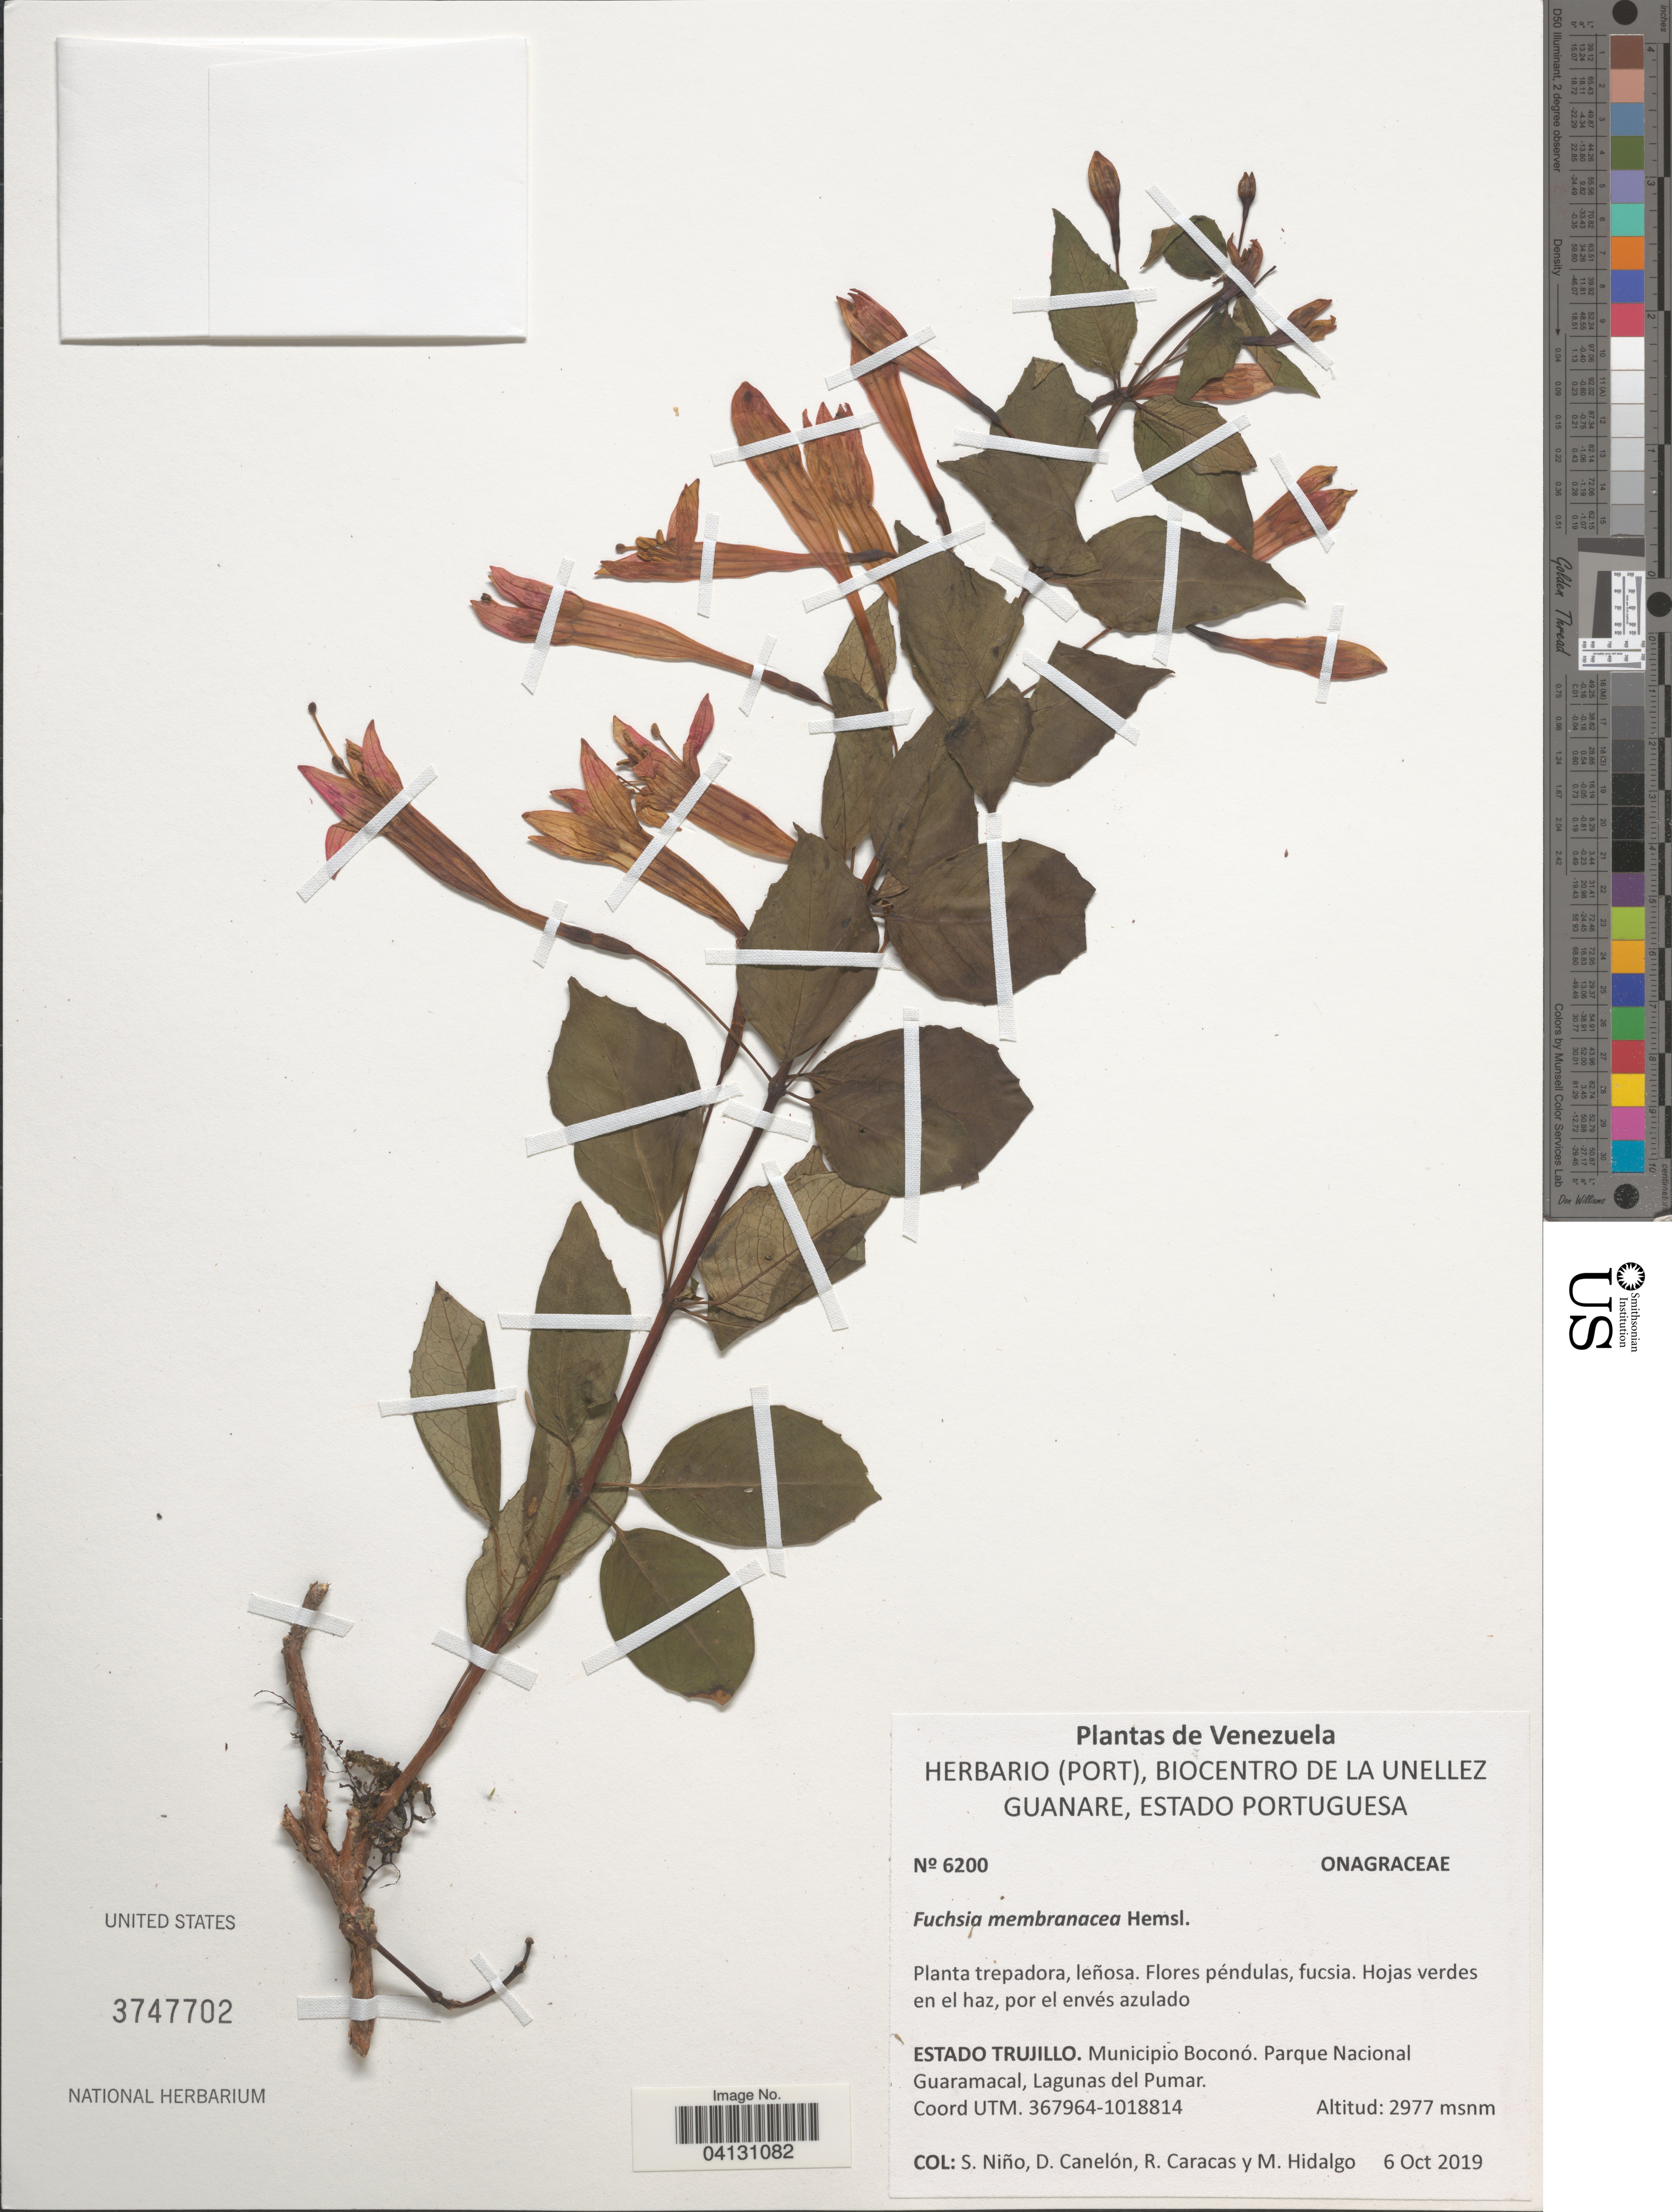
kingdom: Plantae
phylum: Tracheophyta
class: Magnoliopsida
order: Myrtales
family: Onagraceae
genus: Fuchsia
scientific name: Fuchsia membranacea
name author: Hemsl.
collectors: S. M. Niño, D. Canelón, R. Caracas & M. Hidalgo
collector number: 6200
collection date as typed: Transcribed d/m/y: 6/10/2019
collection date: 2019-10-06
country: Venezuela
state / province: Trujillo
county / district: Boconó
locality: Parque Nacional Guaramacal, Lagunas del Pumar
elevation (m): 2977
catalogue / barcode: US 3747702